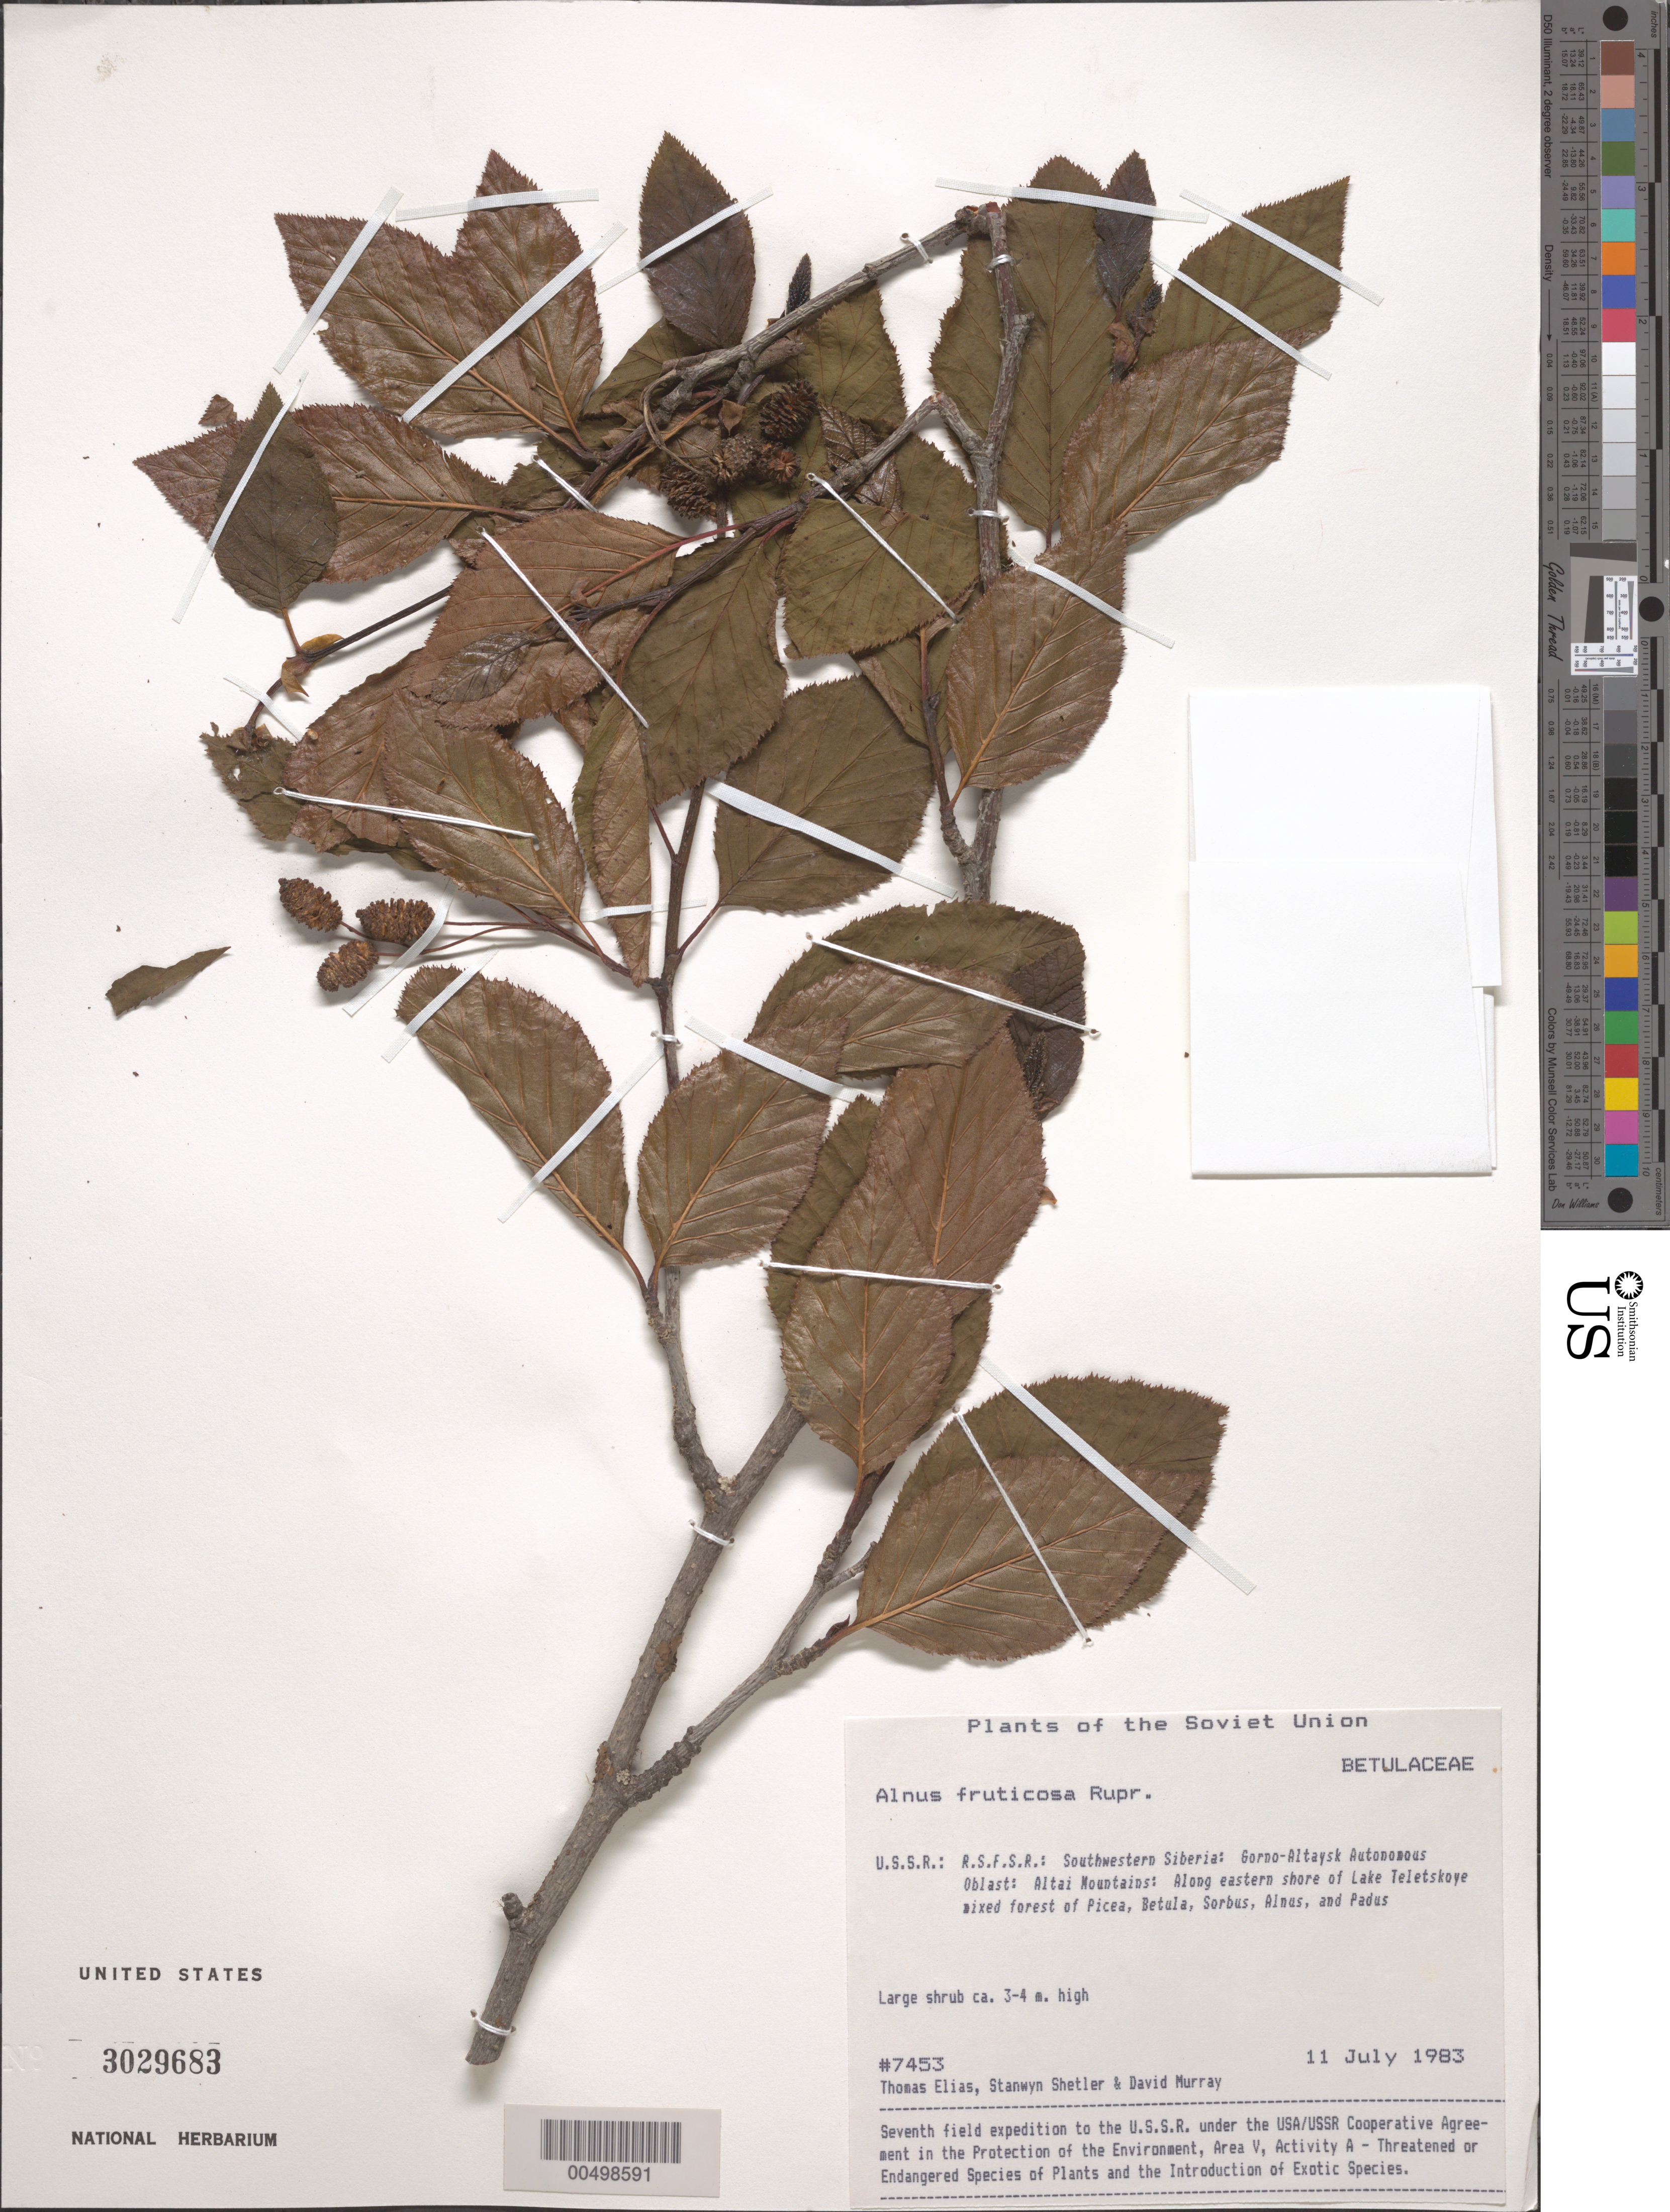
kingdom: Plantae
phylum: Tracheophyta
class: Magnoliopsida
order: Fagales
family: Betulaceae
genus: Alnus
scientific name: Alnus fruticosa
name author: Rupr.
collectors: T. Elias, S. Shetler & D. F. Murray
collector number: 7453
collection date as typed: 11 Jul 1983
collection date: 1983-07-11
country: Russian Federation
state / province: Altai Republic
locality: Altai Mountains, along eastern shore of Lake Teletskoye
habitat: mixed forest of Picea, Betula, Sorbus, Alnus, and Padus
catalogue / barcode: US 3029683